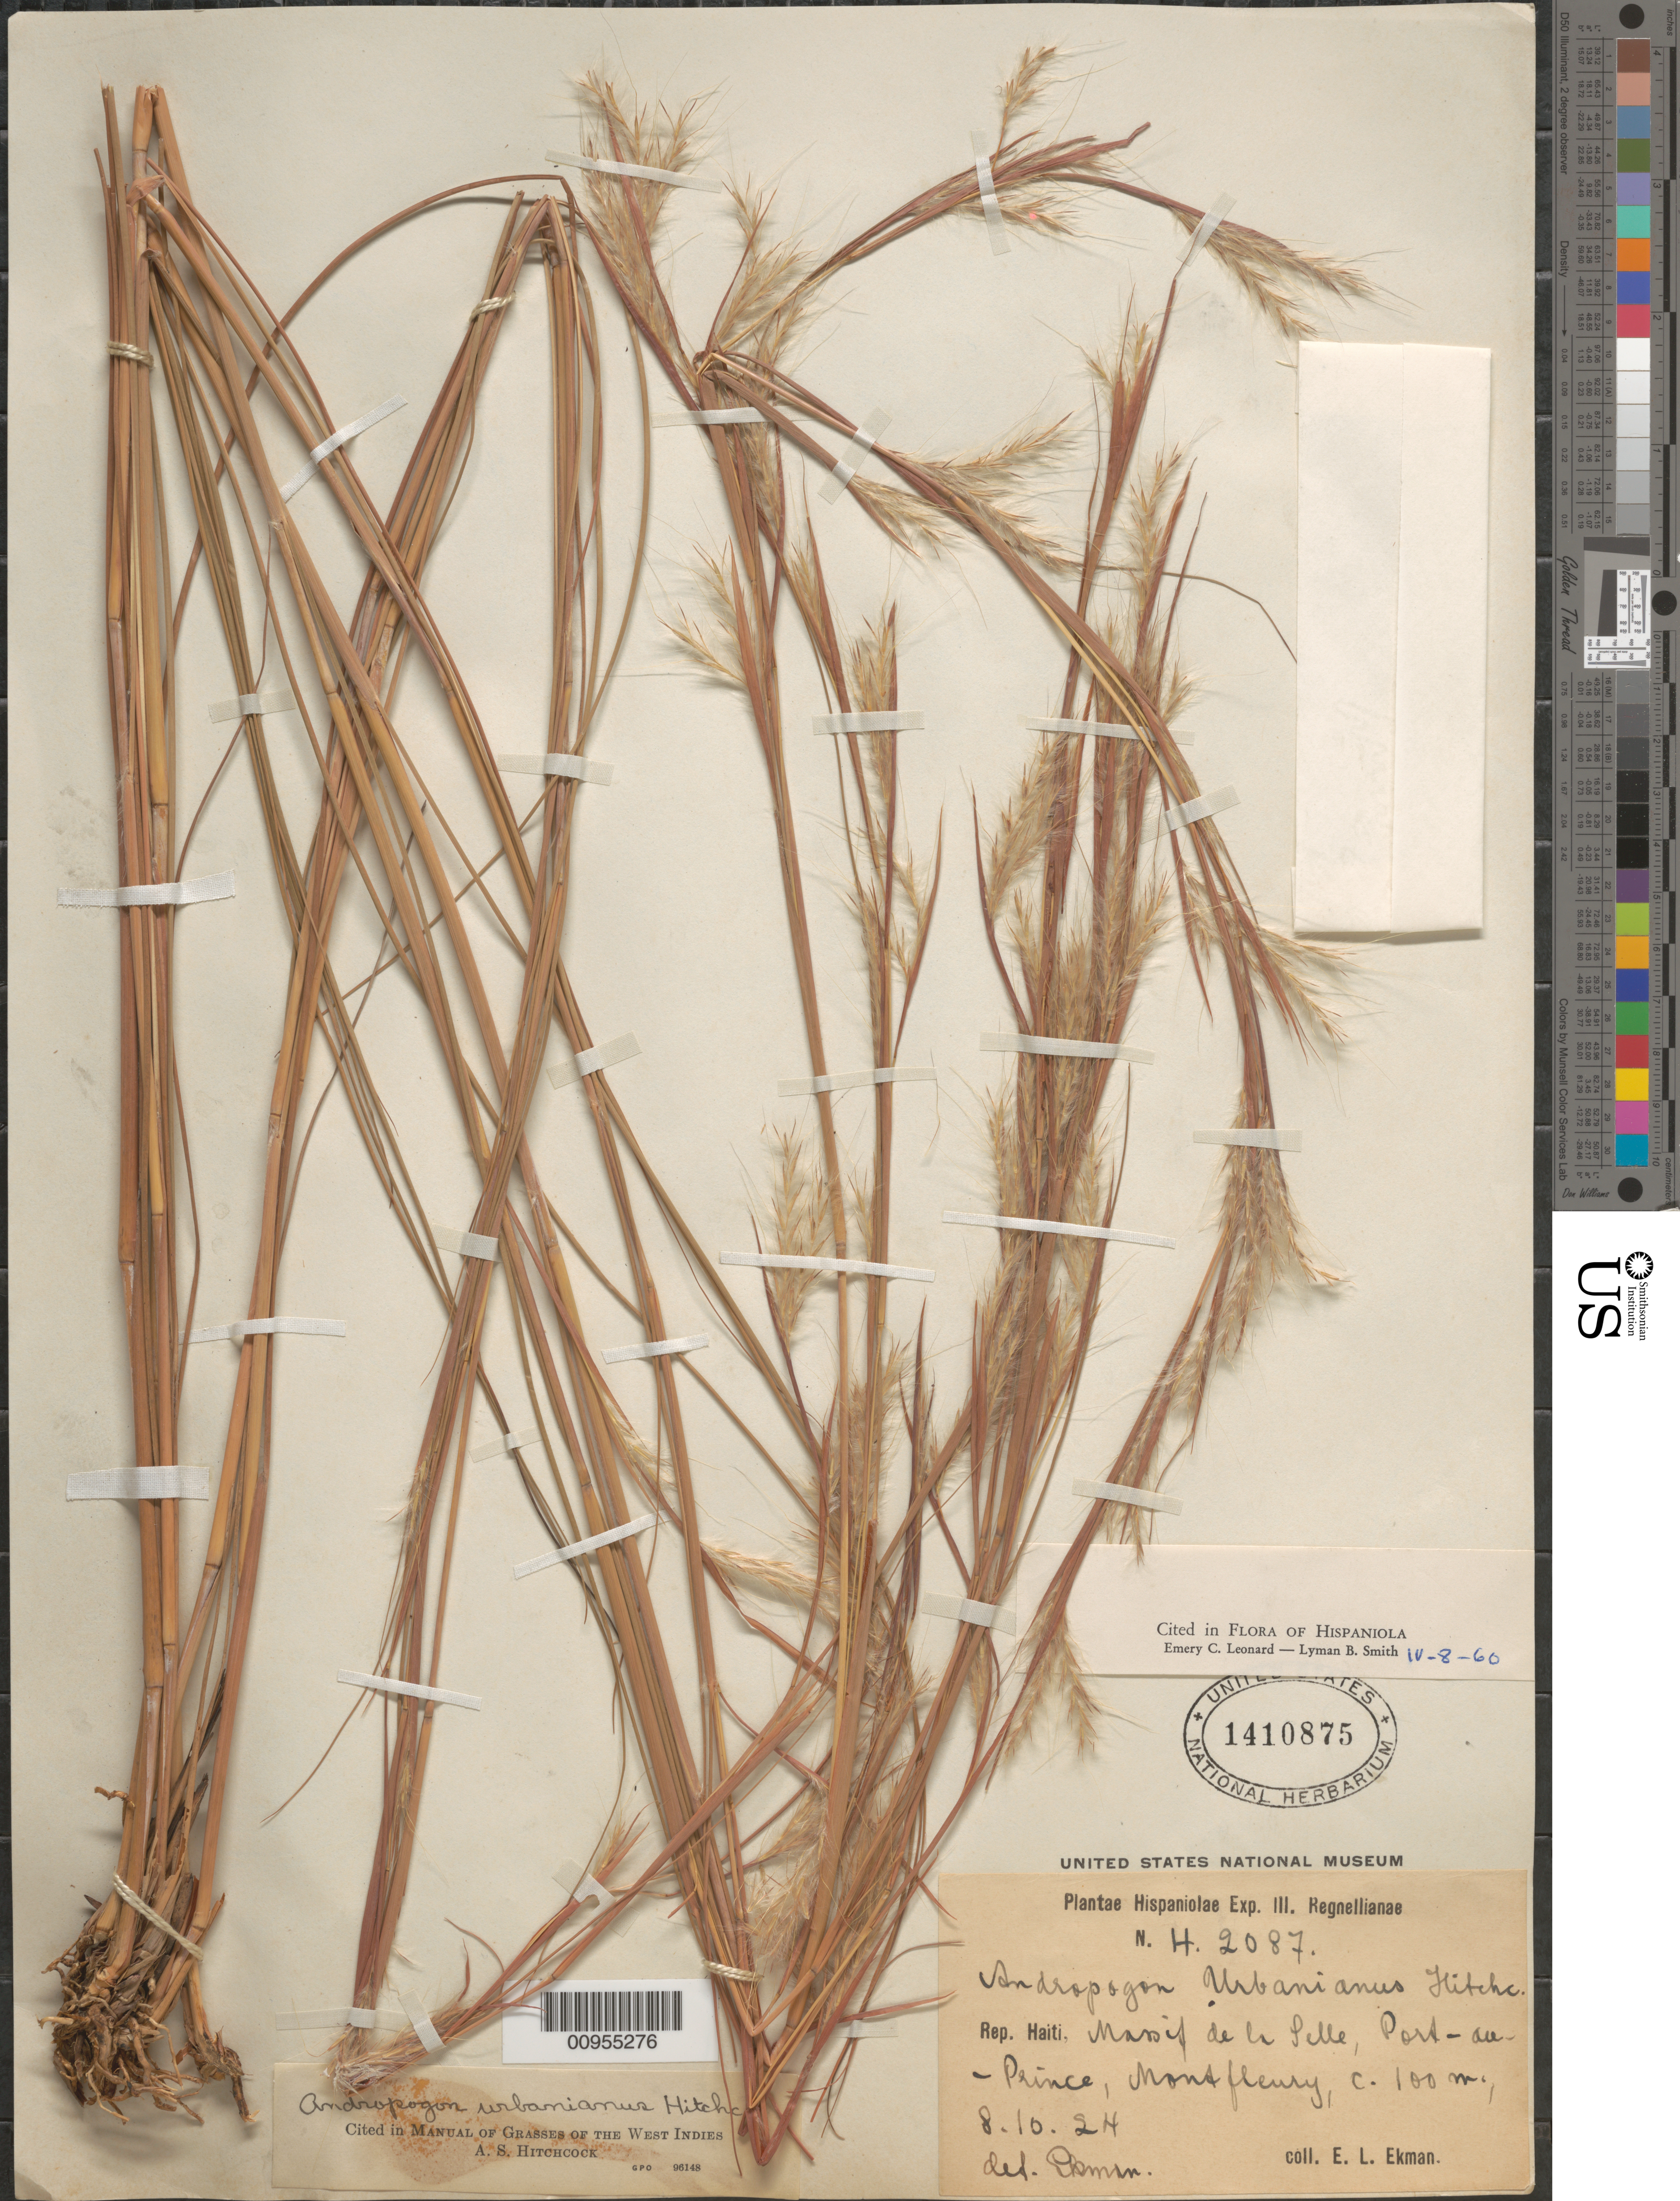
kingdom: Plantae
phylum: Tracheophyta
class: Liliopsida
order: Poales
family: Poaceae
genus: Andropogon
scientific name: Andropogon urbanianus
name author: Hitchc.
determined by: Leonard, E. S.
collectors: E. L. Ekman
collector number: H 2087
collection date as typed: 08 Oct 1924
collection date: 1924-10-08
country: Haiti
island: Hispaniola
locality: Massif de la Selle, Port-au-Prince, Montfleury.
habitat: Limestone hills.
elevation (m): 100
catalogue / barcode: US 1410875